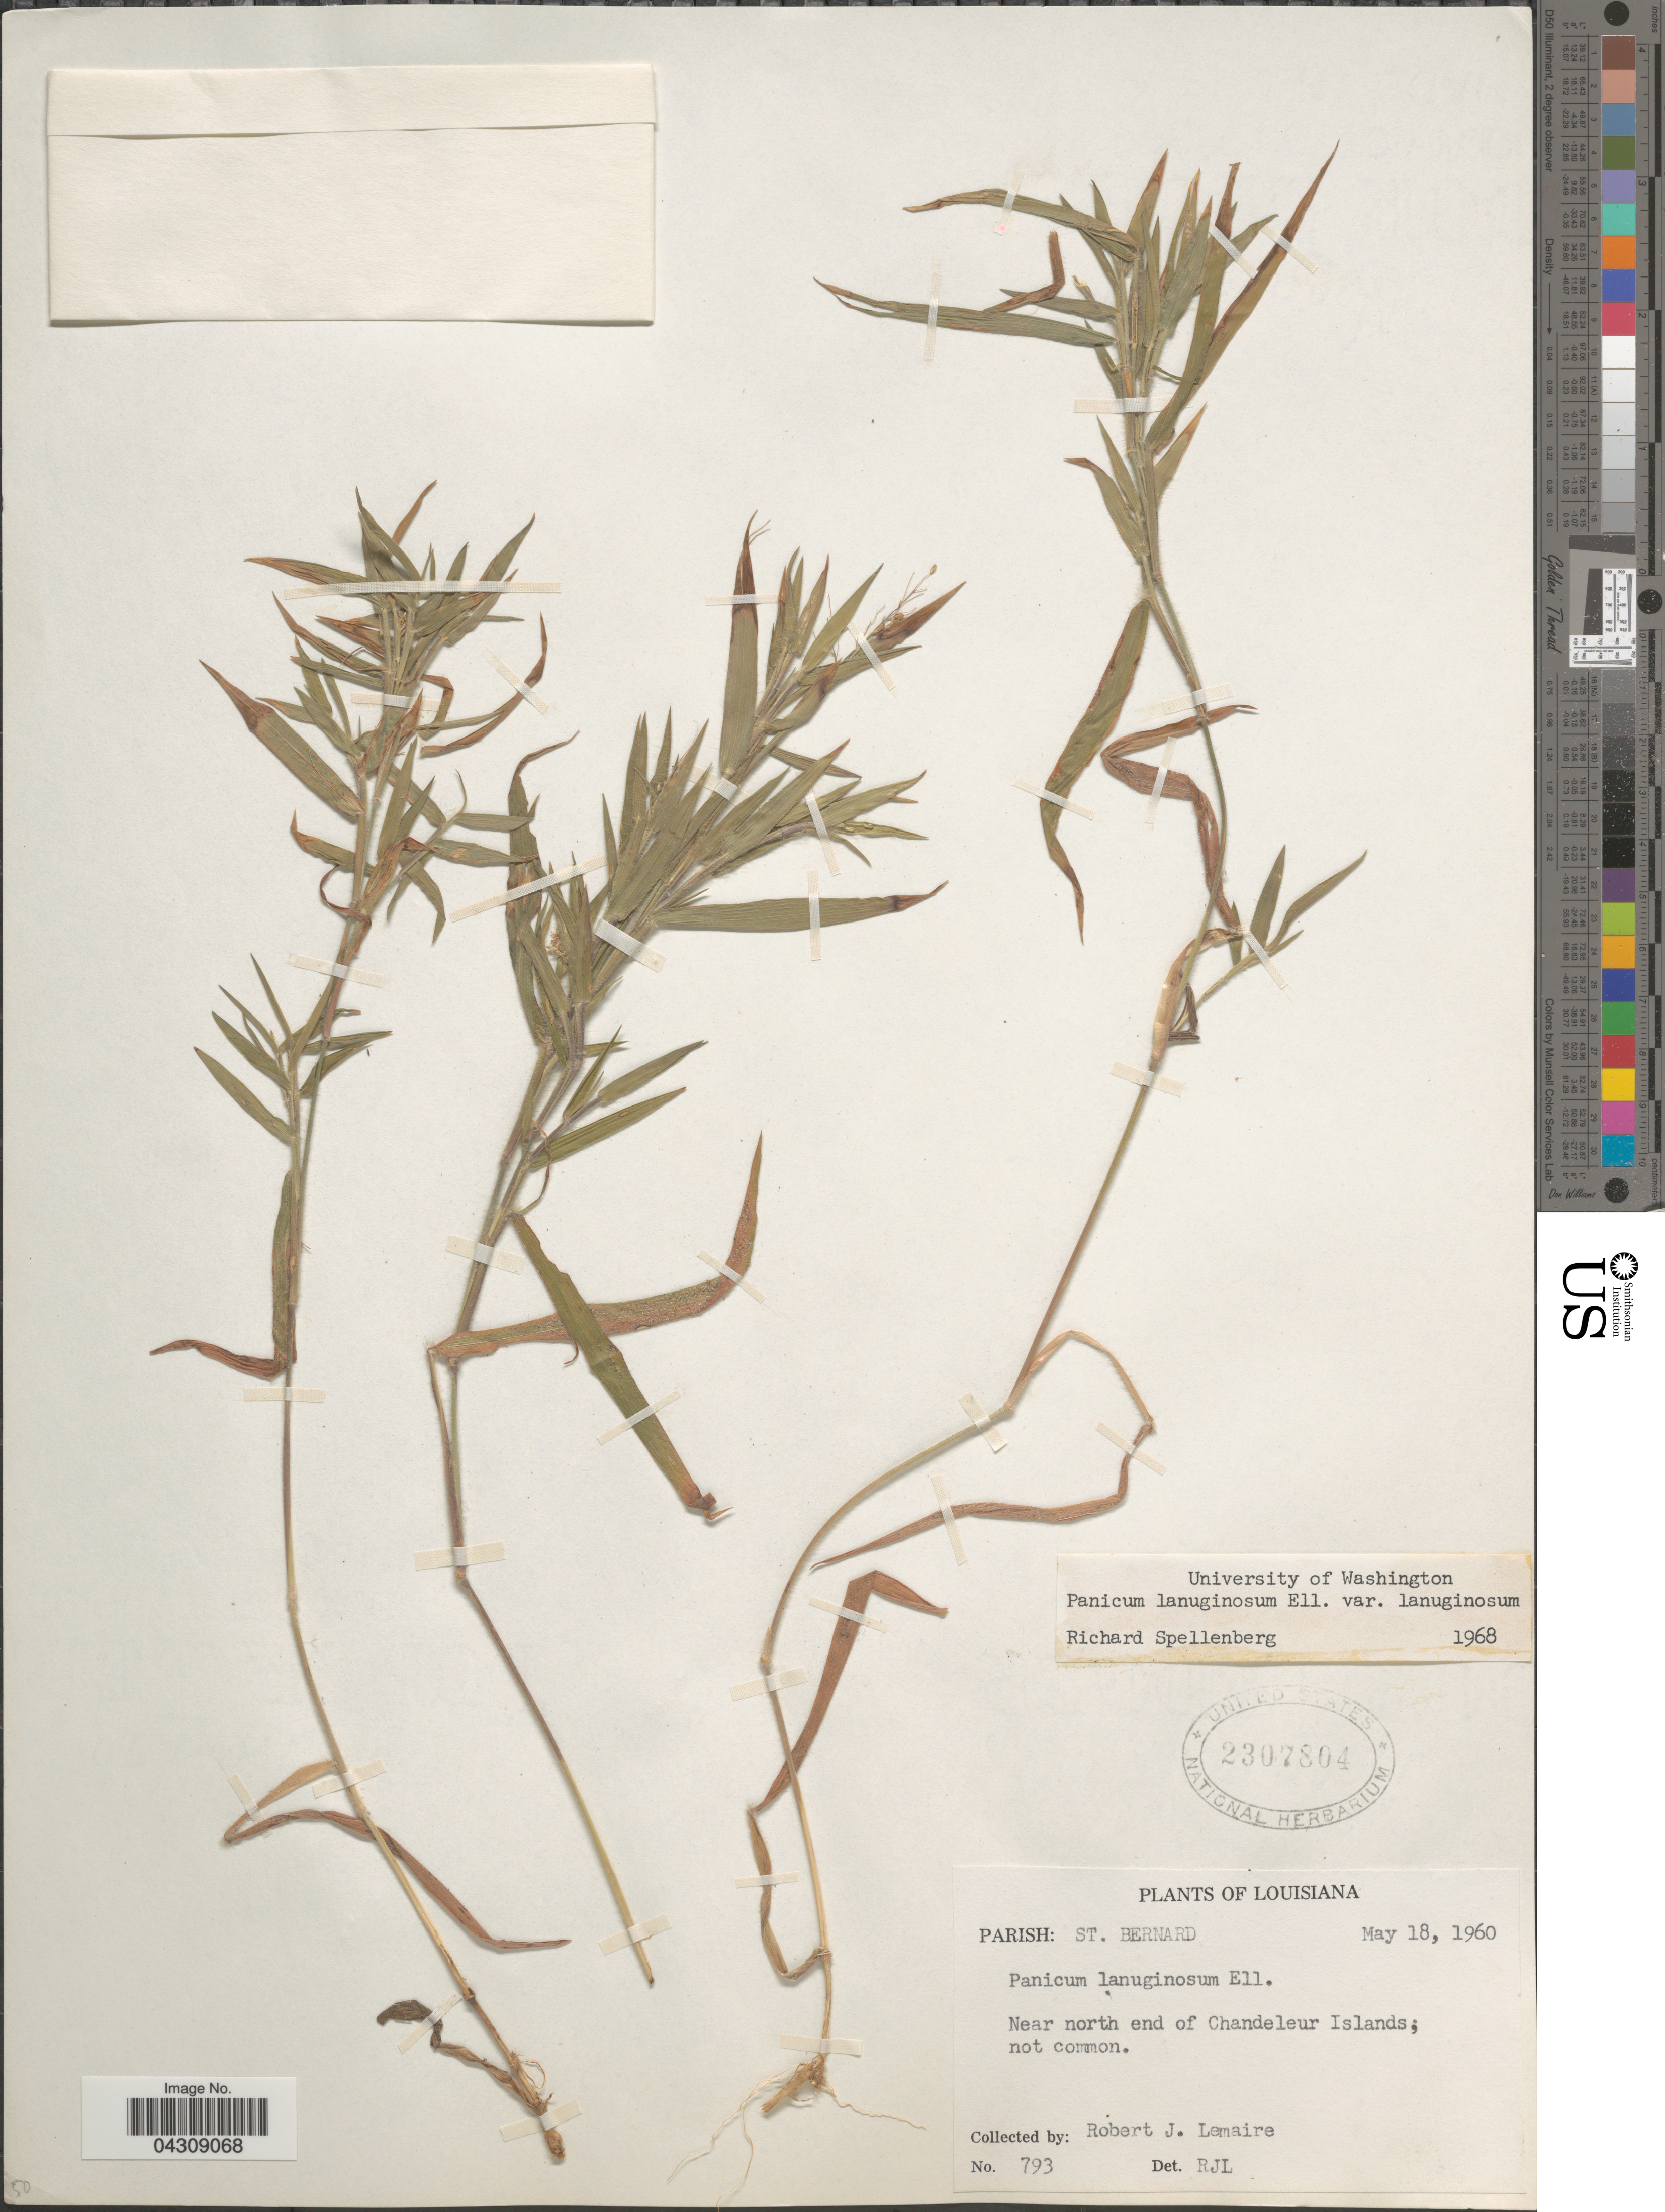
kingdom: Plantae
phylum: Tracheophyta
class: Liliopsida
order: Poales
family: Poaceae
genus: Dichanthelium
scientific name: Dichanthelium acuminatum var. acuminatum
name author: (Sw.) Gould & C.A. Clark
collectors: R. J. Lemaire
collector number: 793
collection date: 1960-05-18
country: United States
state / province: Louisiana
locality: Parish: St. Bernard. Near north end of Chandeleur Islands.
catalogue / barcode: US 2307804